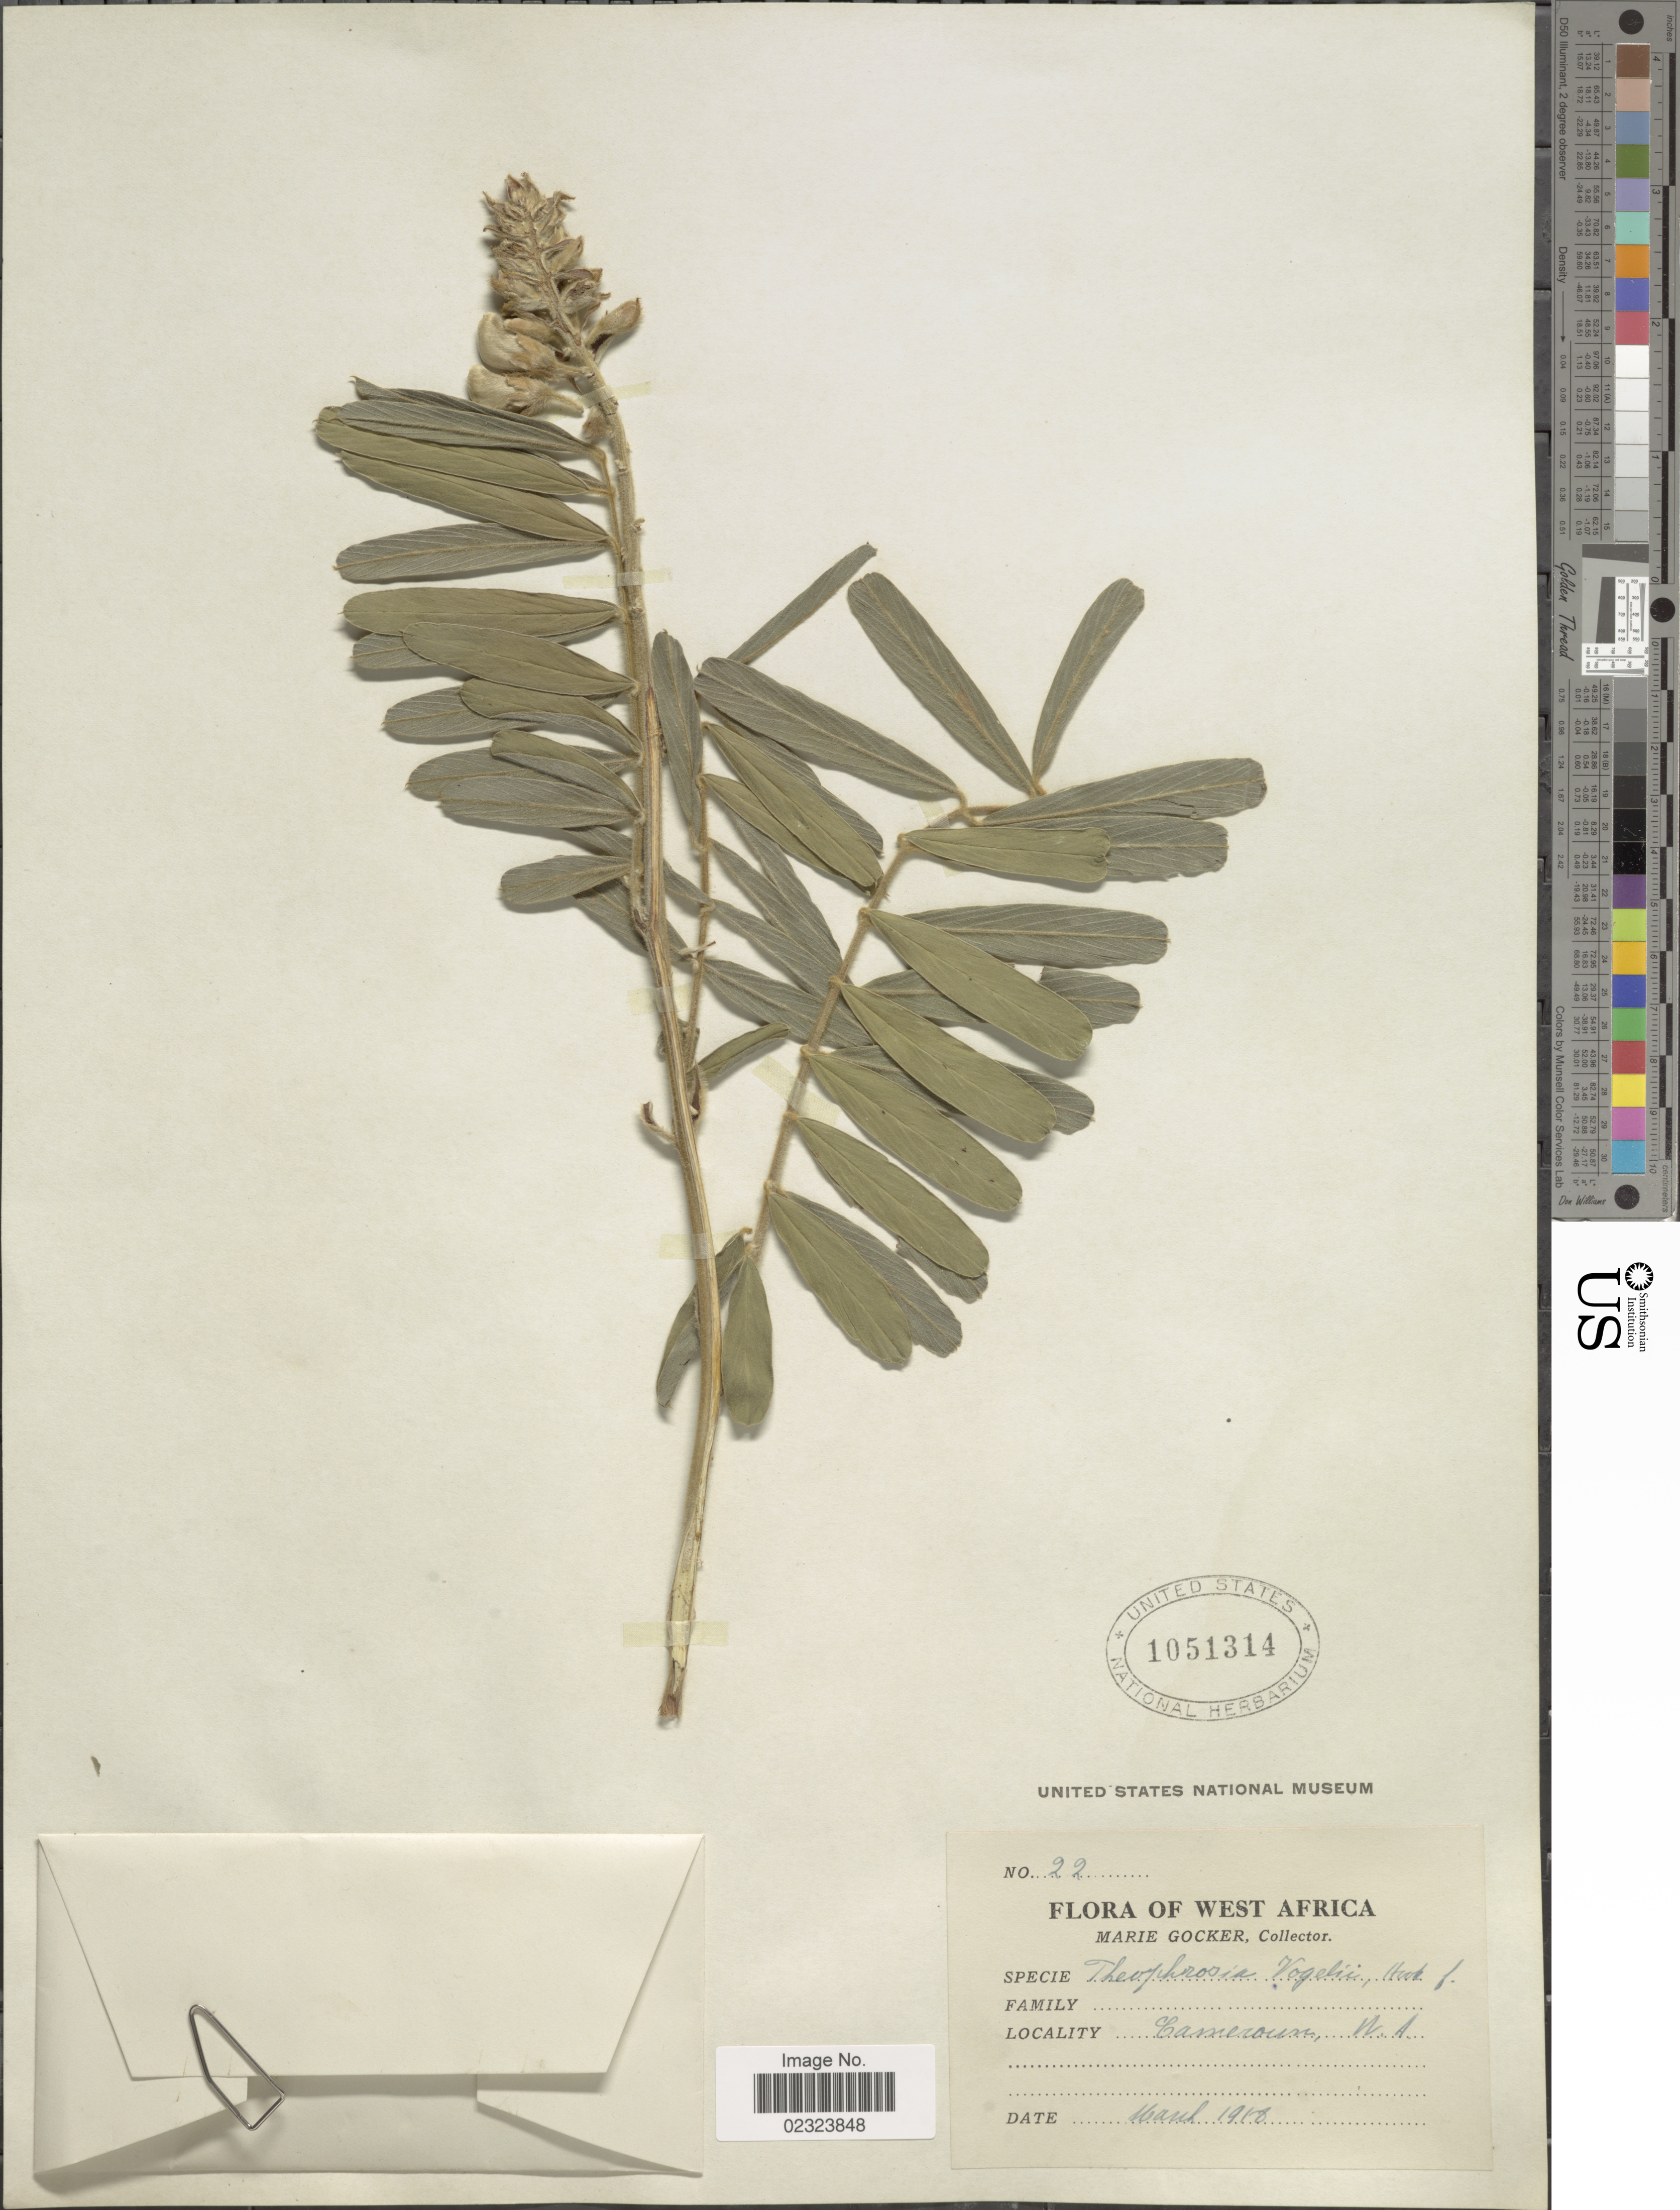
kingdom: Plantae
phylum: Tracheophyta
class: Magnoliopsida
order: Fabales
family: Fabaceae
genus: Tephrosia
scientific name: Tephrosia vogelii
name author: Hook. f.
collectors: M. Gocker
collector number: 22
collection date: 1910-03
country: Cameroon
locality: West Africa.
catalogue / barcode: US 1051314